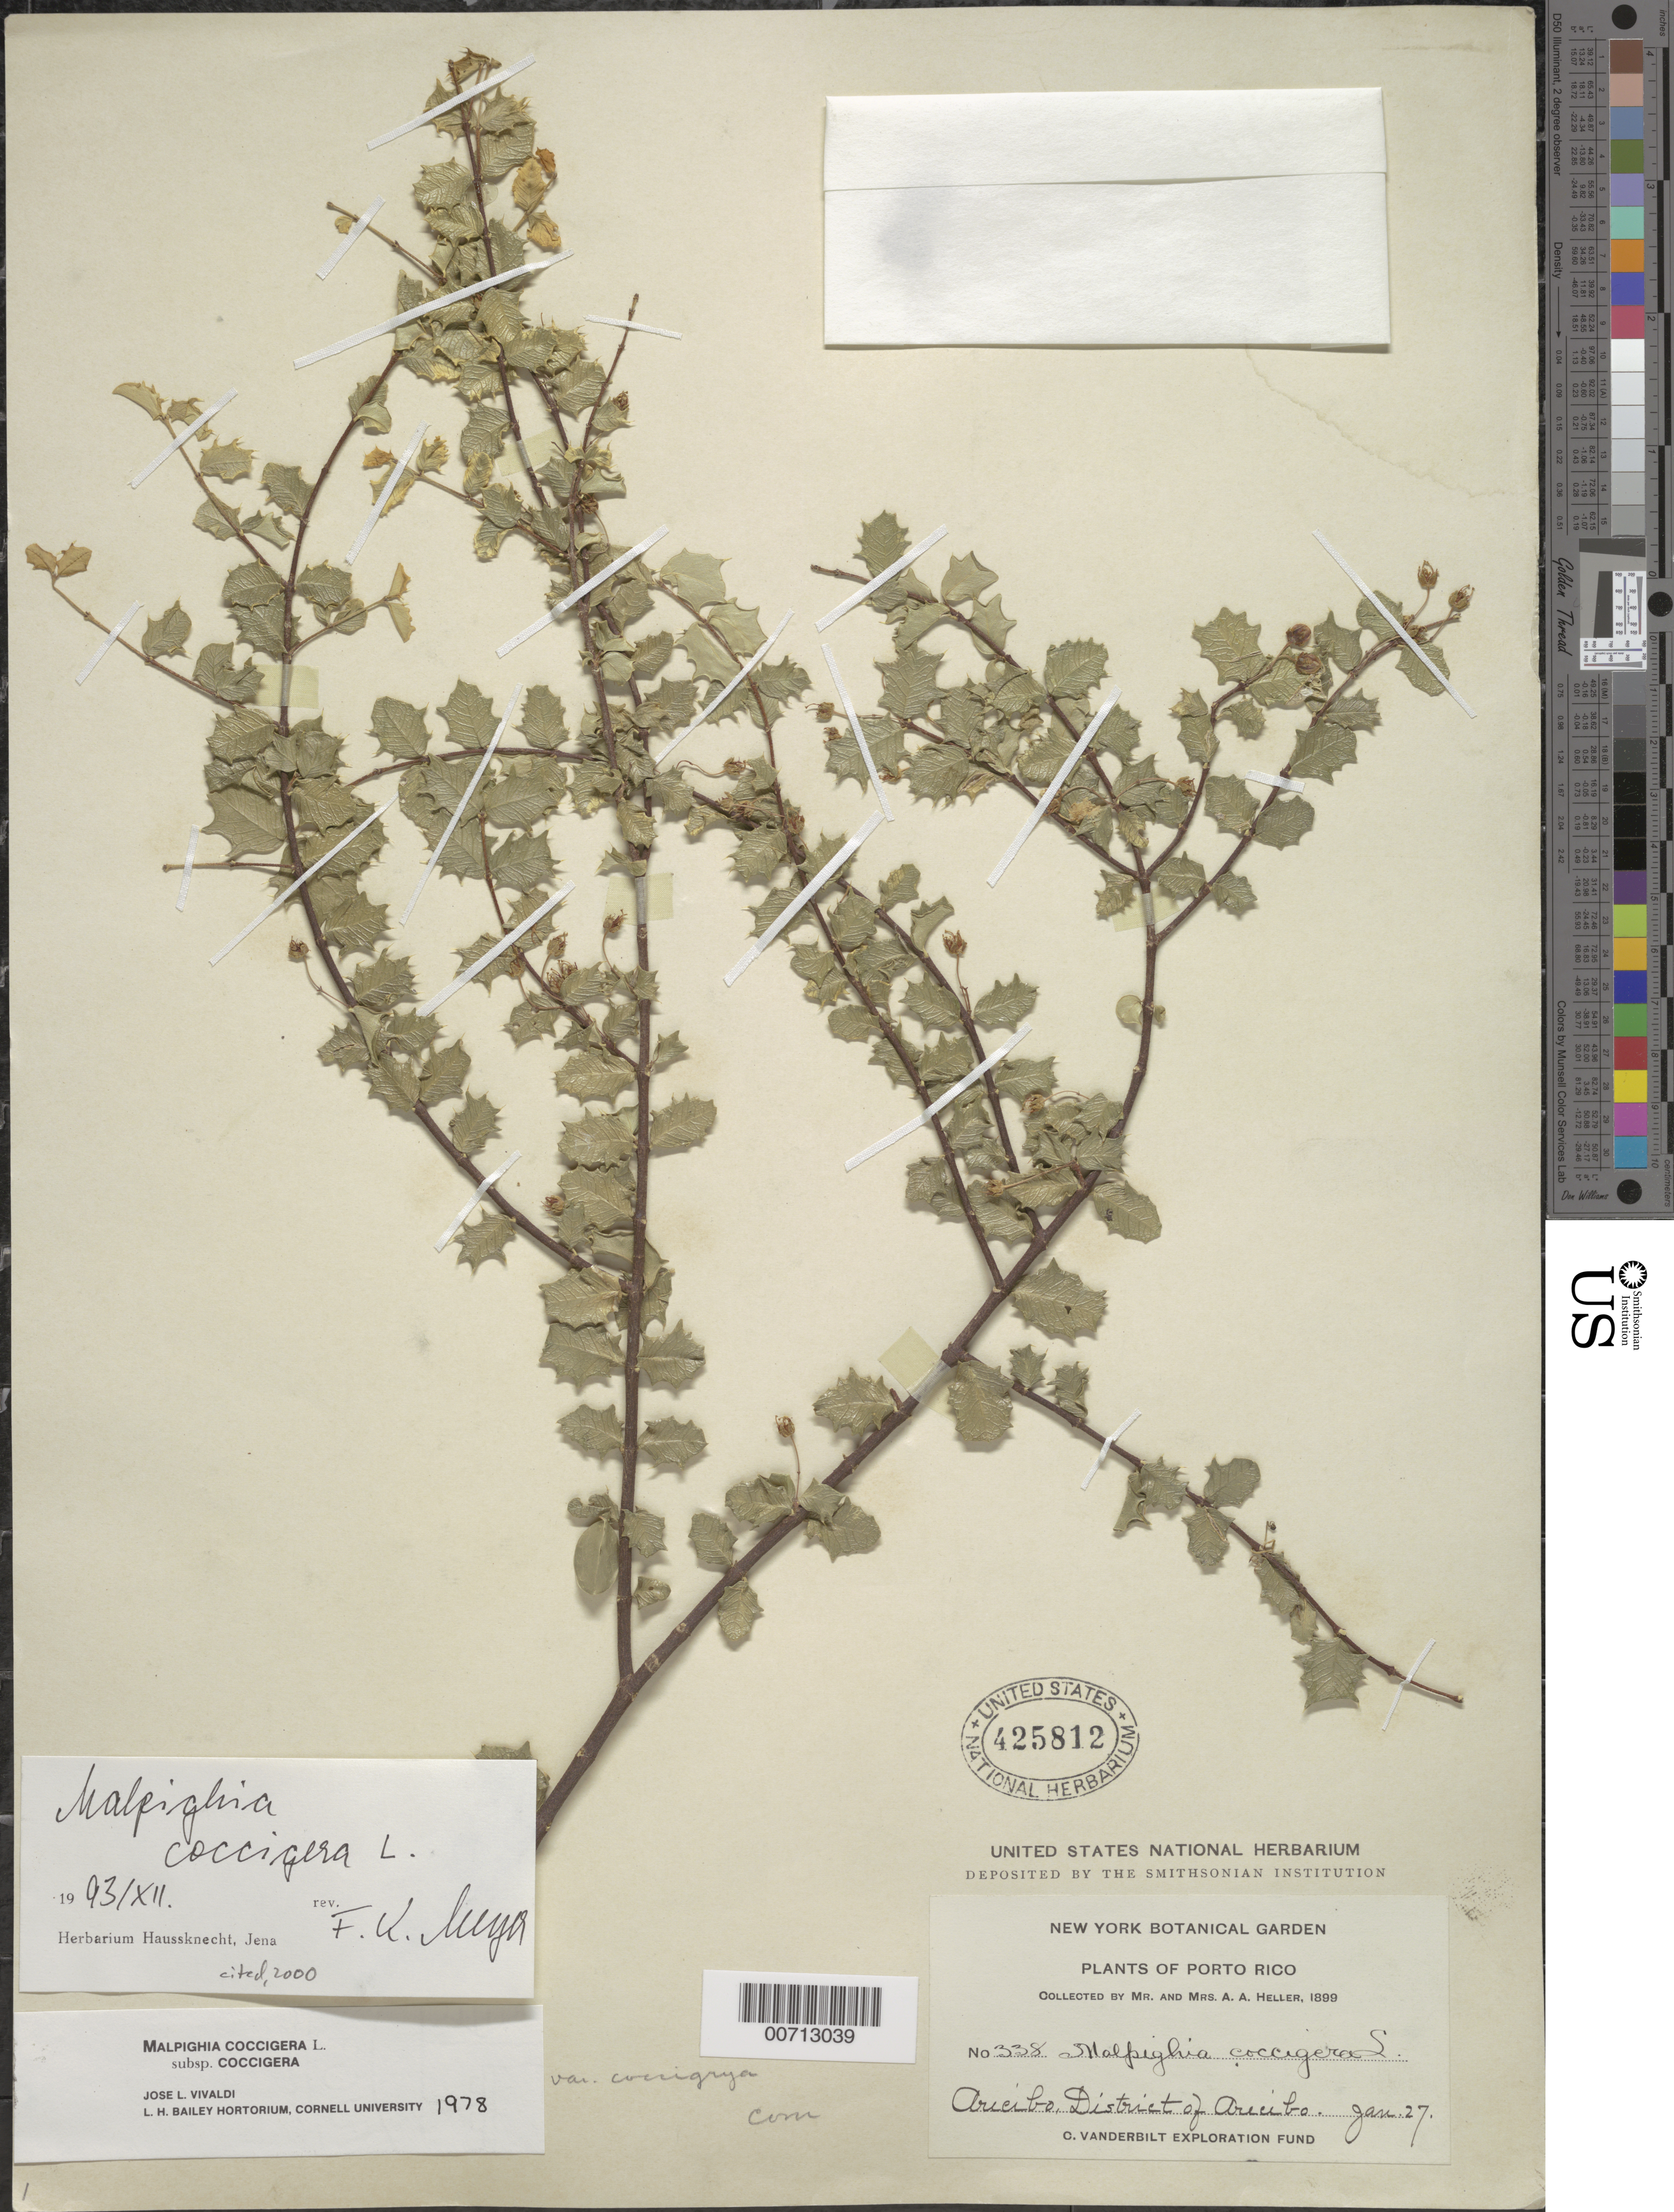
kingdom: Plantae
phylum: Tracheophyta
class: Magnoliopsida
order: Malpighiales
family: Malpighiaceae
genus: Malpighia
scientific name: Malpighia coccigera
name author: L.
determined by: Meyer, F. K.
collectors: A. A. Heller & -- Heller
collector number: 338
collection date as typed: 27 Jan 1899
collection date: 1899-01-27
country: Puerto Rico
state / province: Arecibo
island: Greater Antilles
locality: Arecibo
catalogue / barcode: US 425812